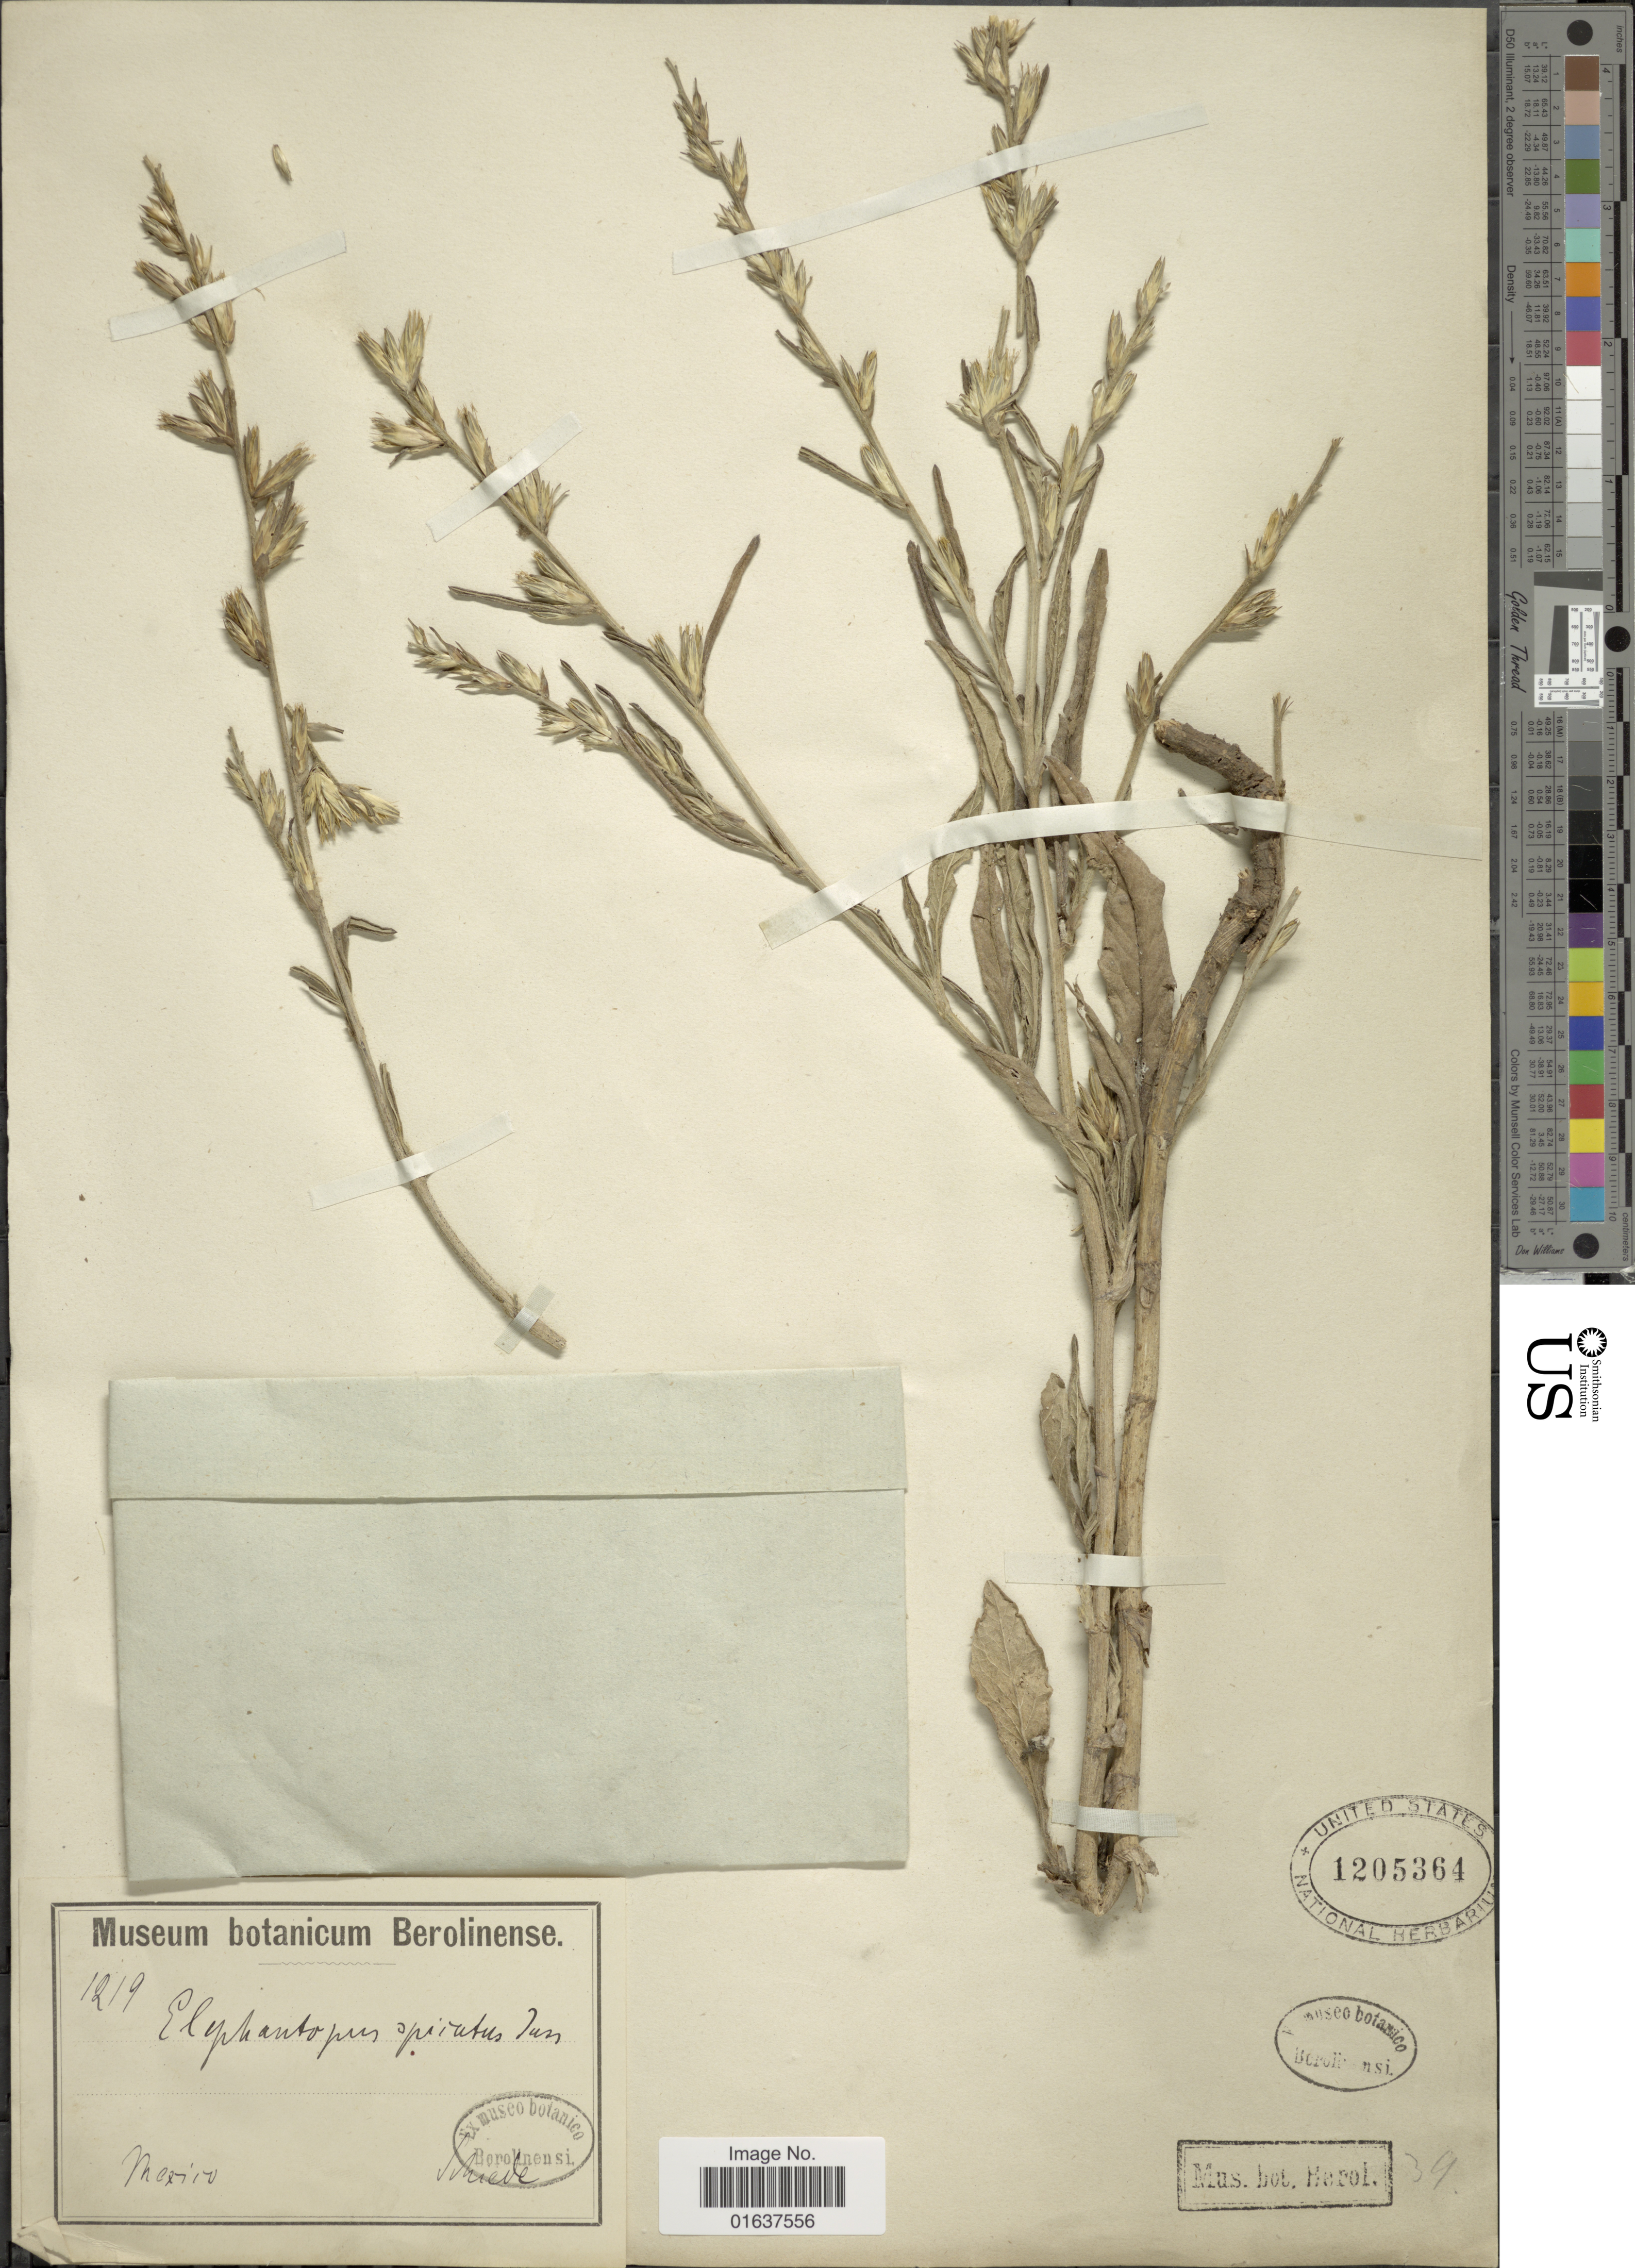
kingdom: Plantae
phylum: Tracheophyta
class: Magnoliopsida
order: Asterales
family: Asteraceae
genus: Pseudelephantopus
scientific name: Pseudelephantopus spicatus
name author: (Juss. ex Aubl.) C.F. Baker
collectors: Schiede, --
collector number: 1219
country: Mexico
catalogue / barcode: US 1205364